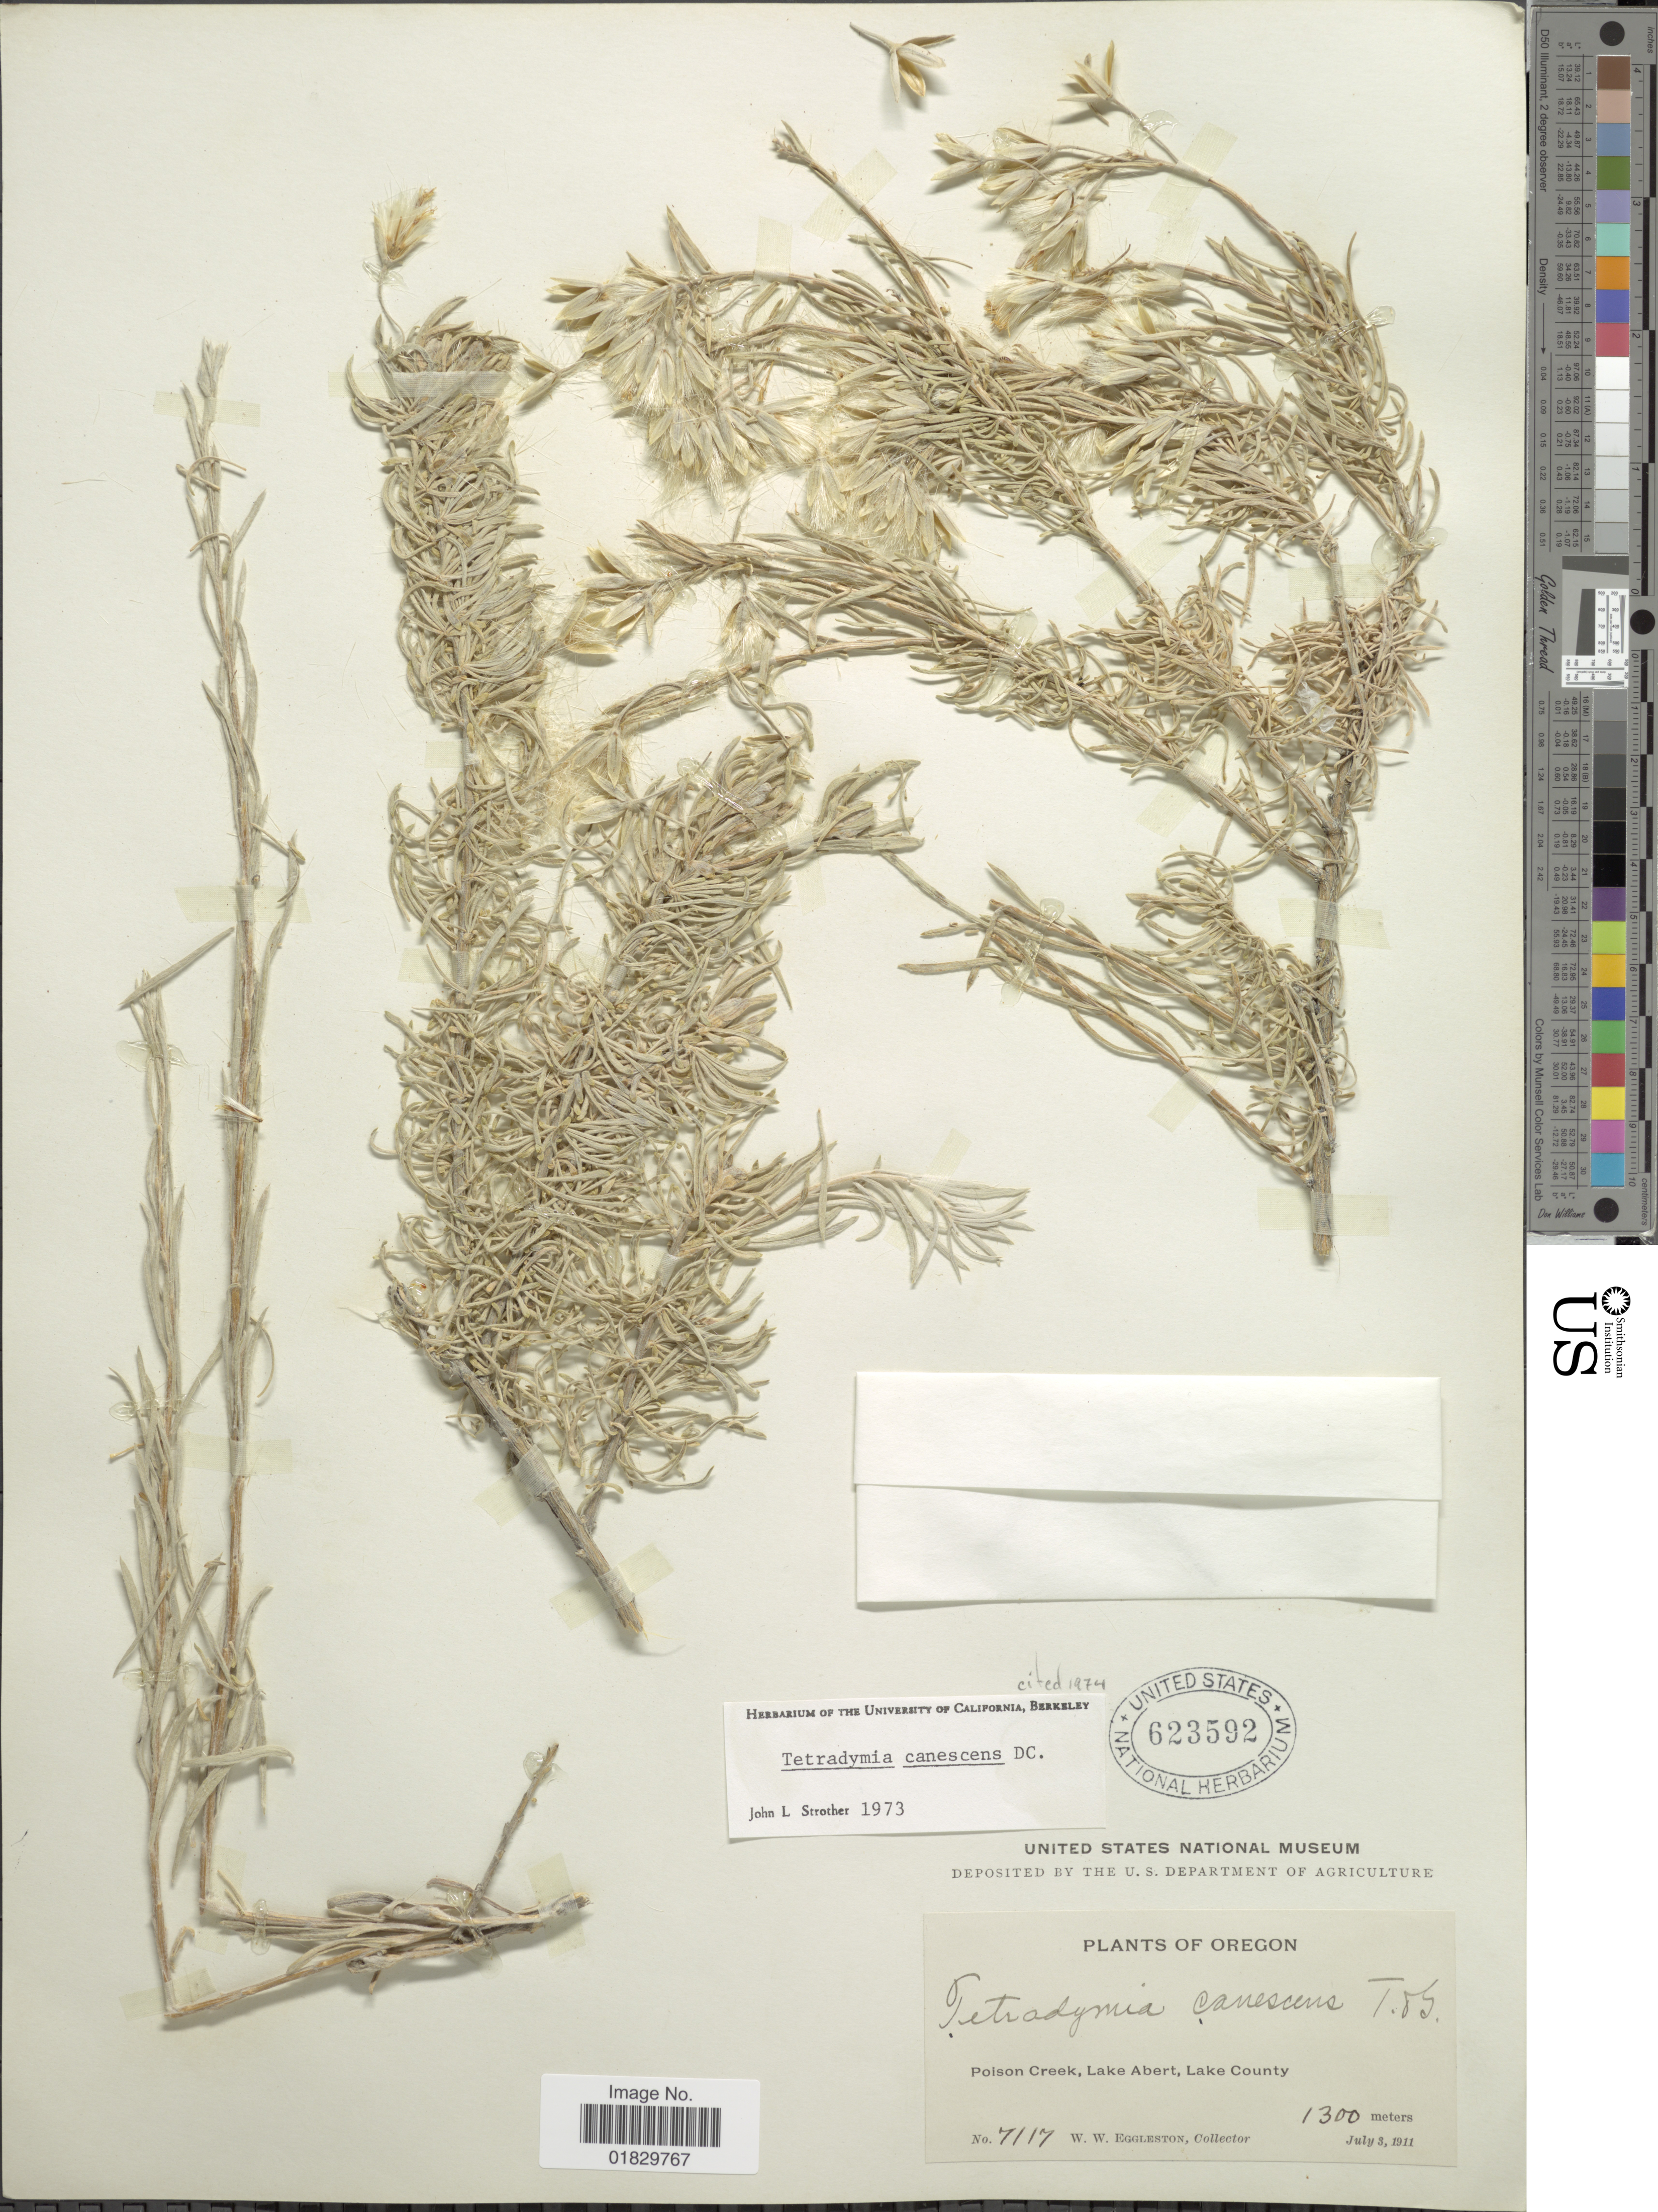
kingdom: Plantae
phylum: Tracheophyta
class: Magnoliopsida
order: Asterales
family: Asteraceae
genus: Tetradymia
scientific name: Tetradymia canescens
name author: DC.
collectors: W. W. Eggleston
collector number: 7117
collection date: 1911-07-03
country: United States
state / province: Oregon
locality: Poison Creek, Lake Abert, Lake County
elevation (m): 1300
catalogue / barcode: US 623592